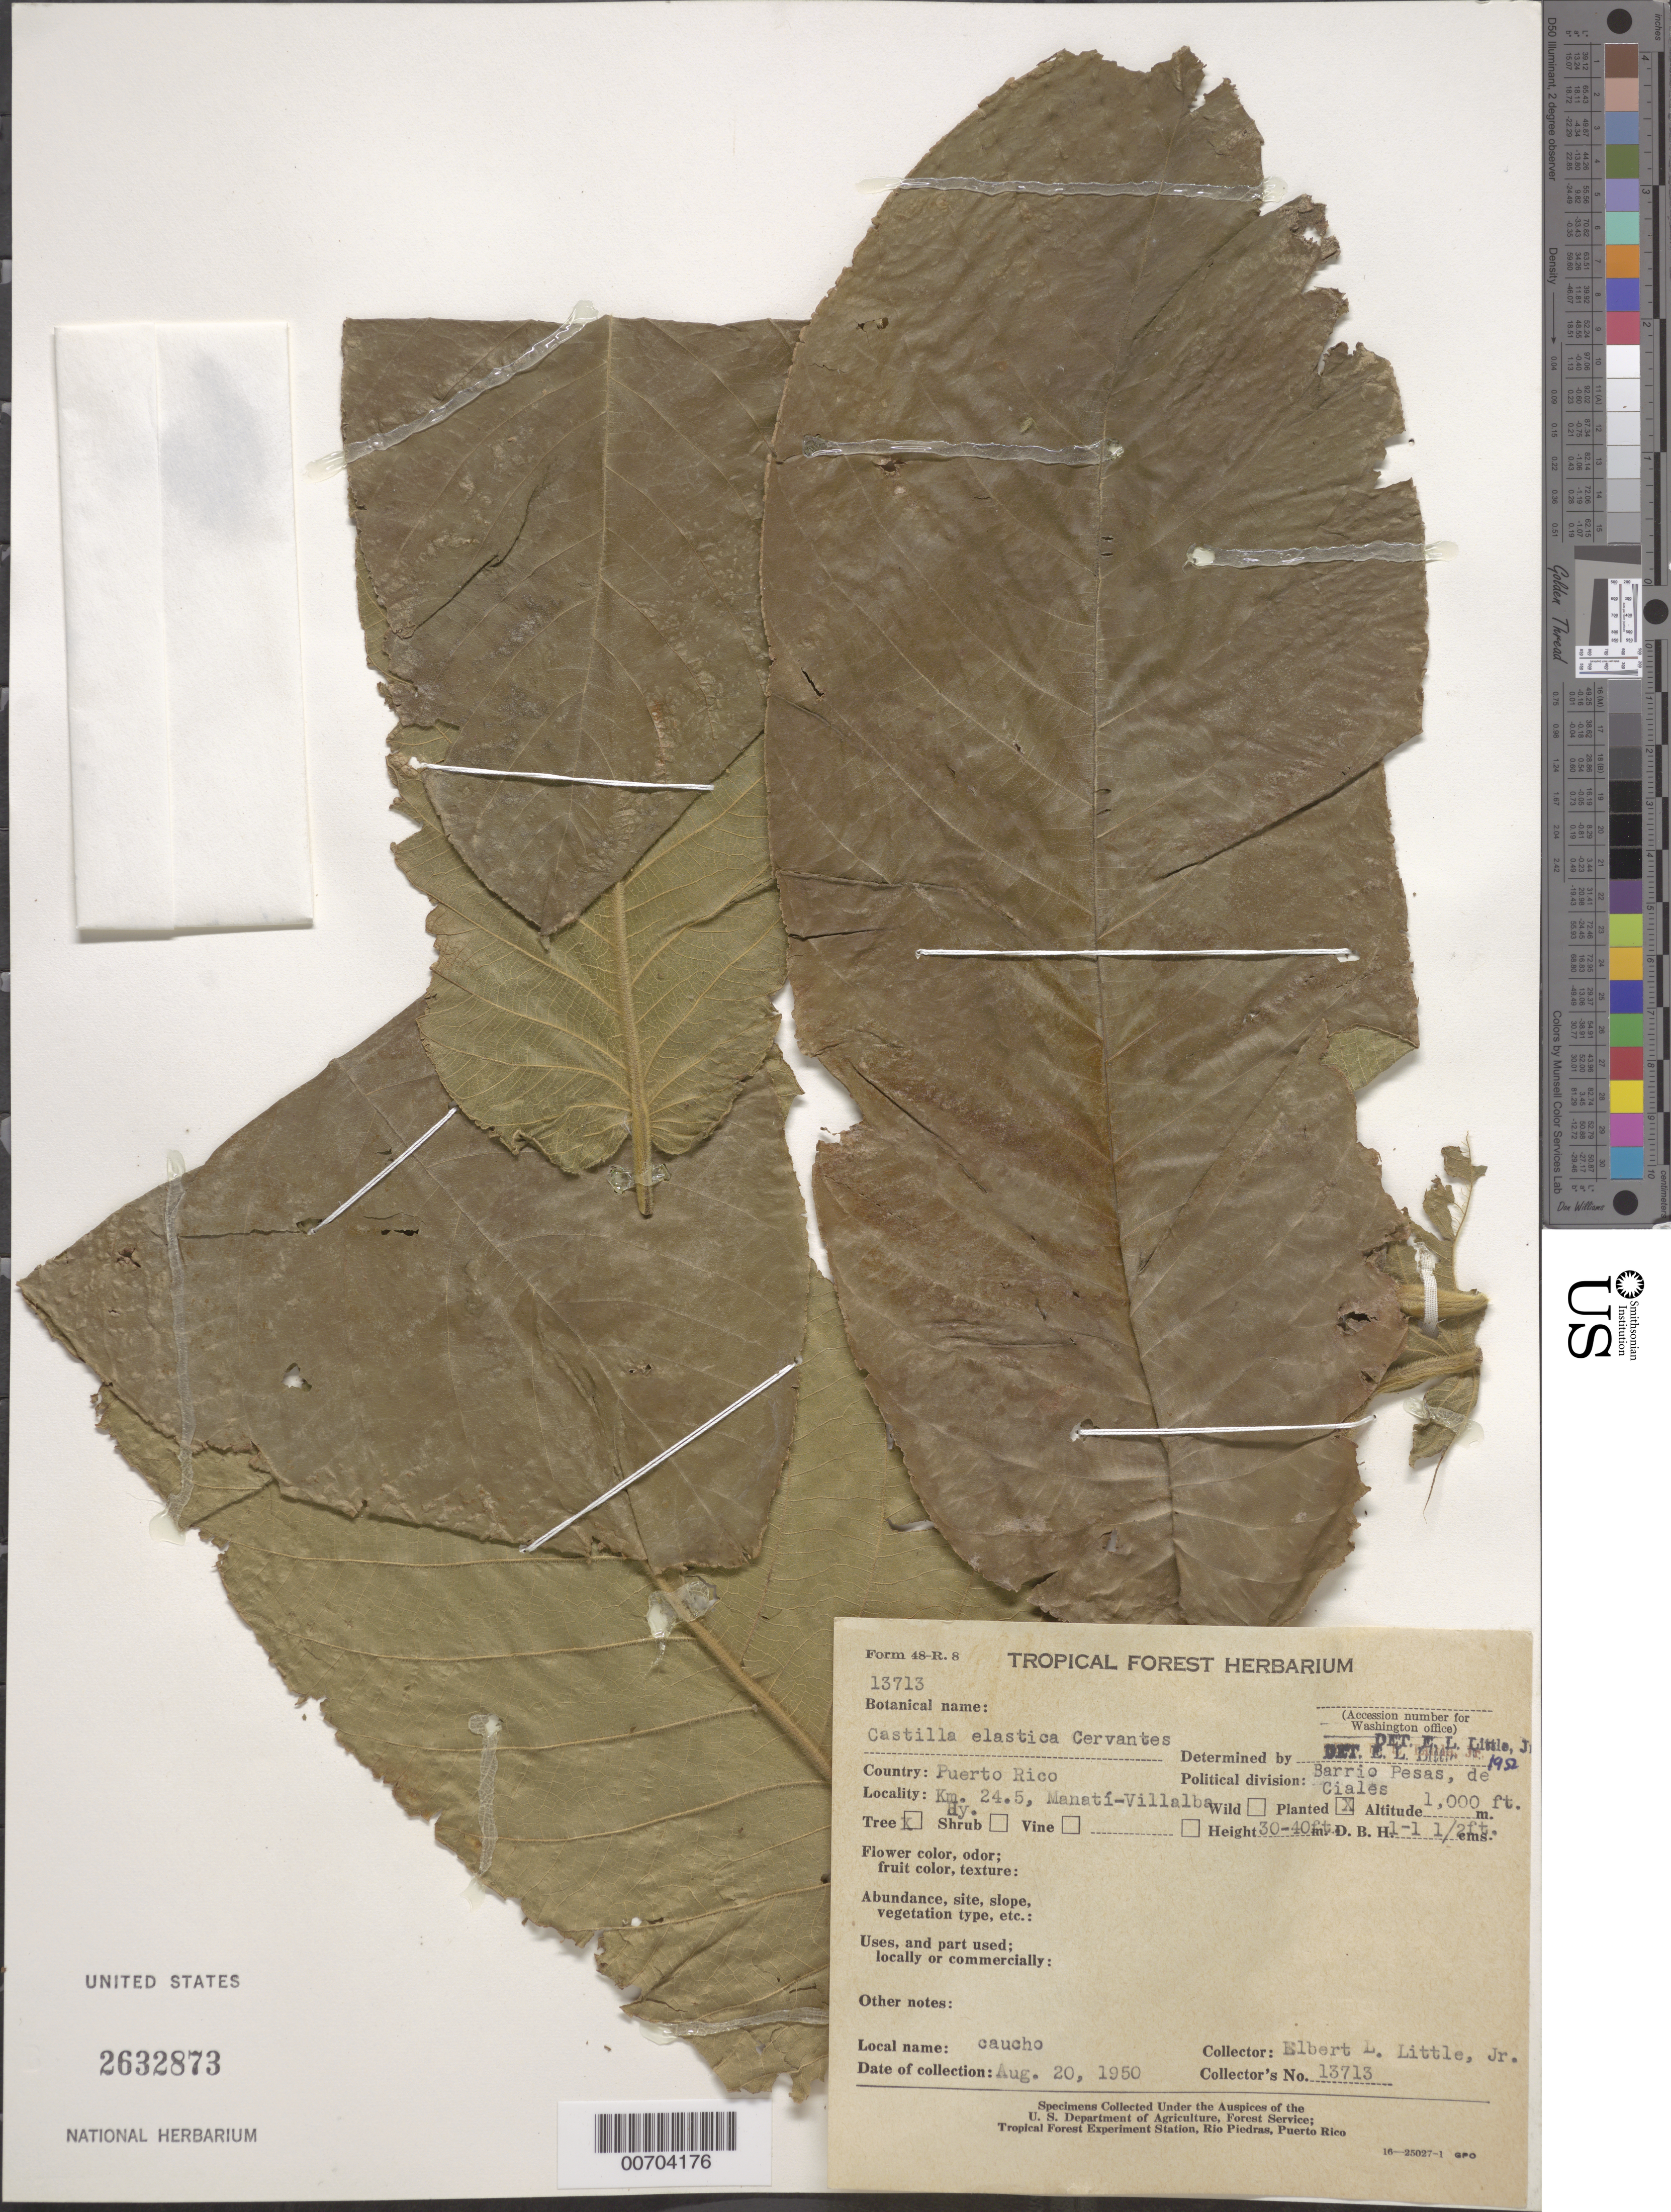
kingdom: Plantae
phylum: Tracheophyta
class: Magnoliopsida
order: Rosales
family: Moraceae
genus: Castilla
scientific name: Castilla elastica var. elastica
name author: Sessé ex Cerv.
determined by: Little, Elbert L., Jr., (FSSR), United States Department of Agriculture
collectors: E. L. Little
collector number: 13713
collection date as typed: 20 Aug 1950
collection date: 1950-08-20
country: Puerto Rico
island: Greater Antilles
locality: Km 24.5, Manatí-Villalba, Barrio Pesas, de Ciales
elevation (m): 305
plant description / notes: Common name: caucho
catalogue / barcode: US 2632873